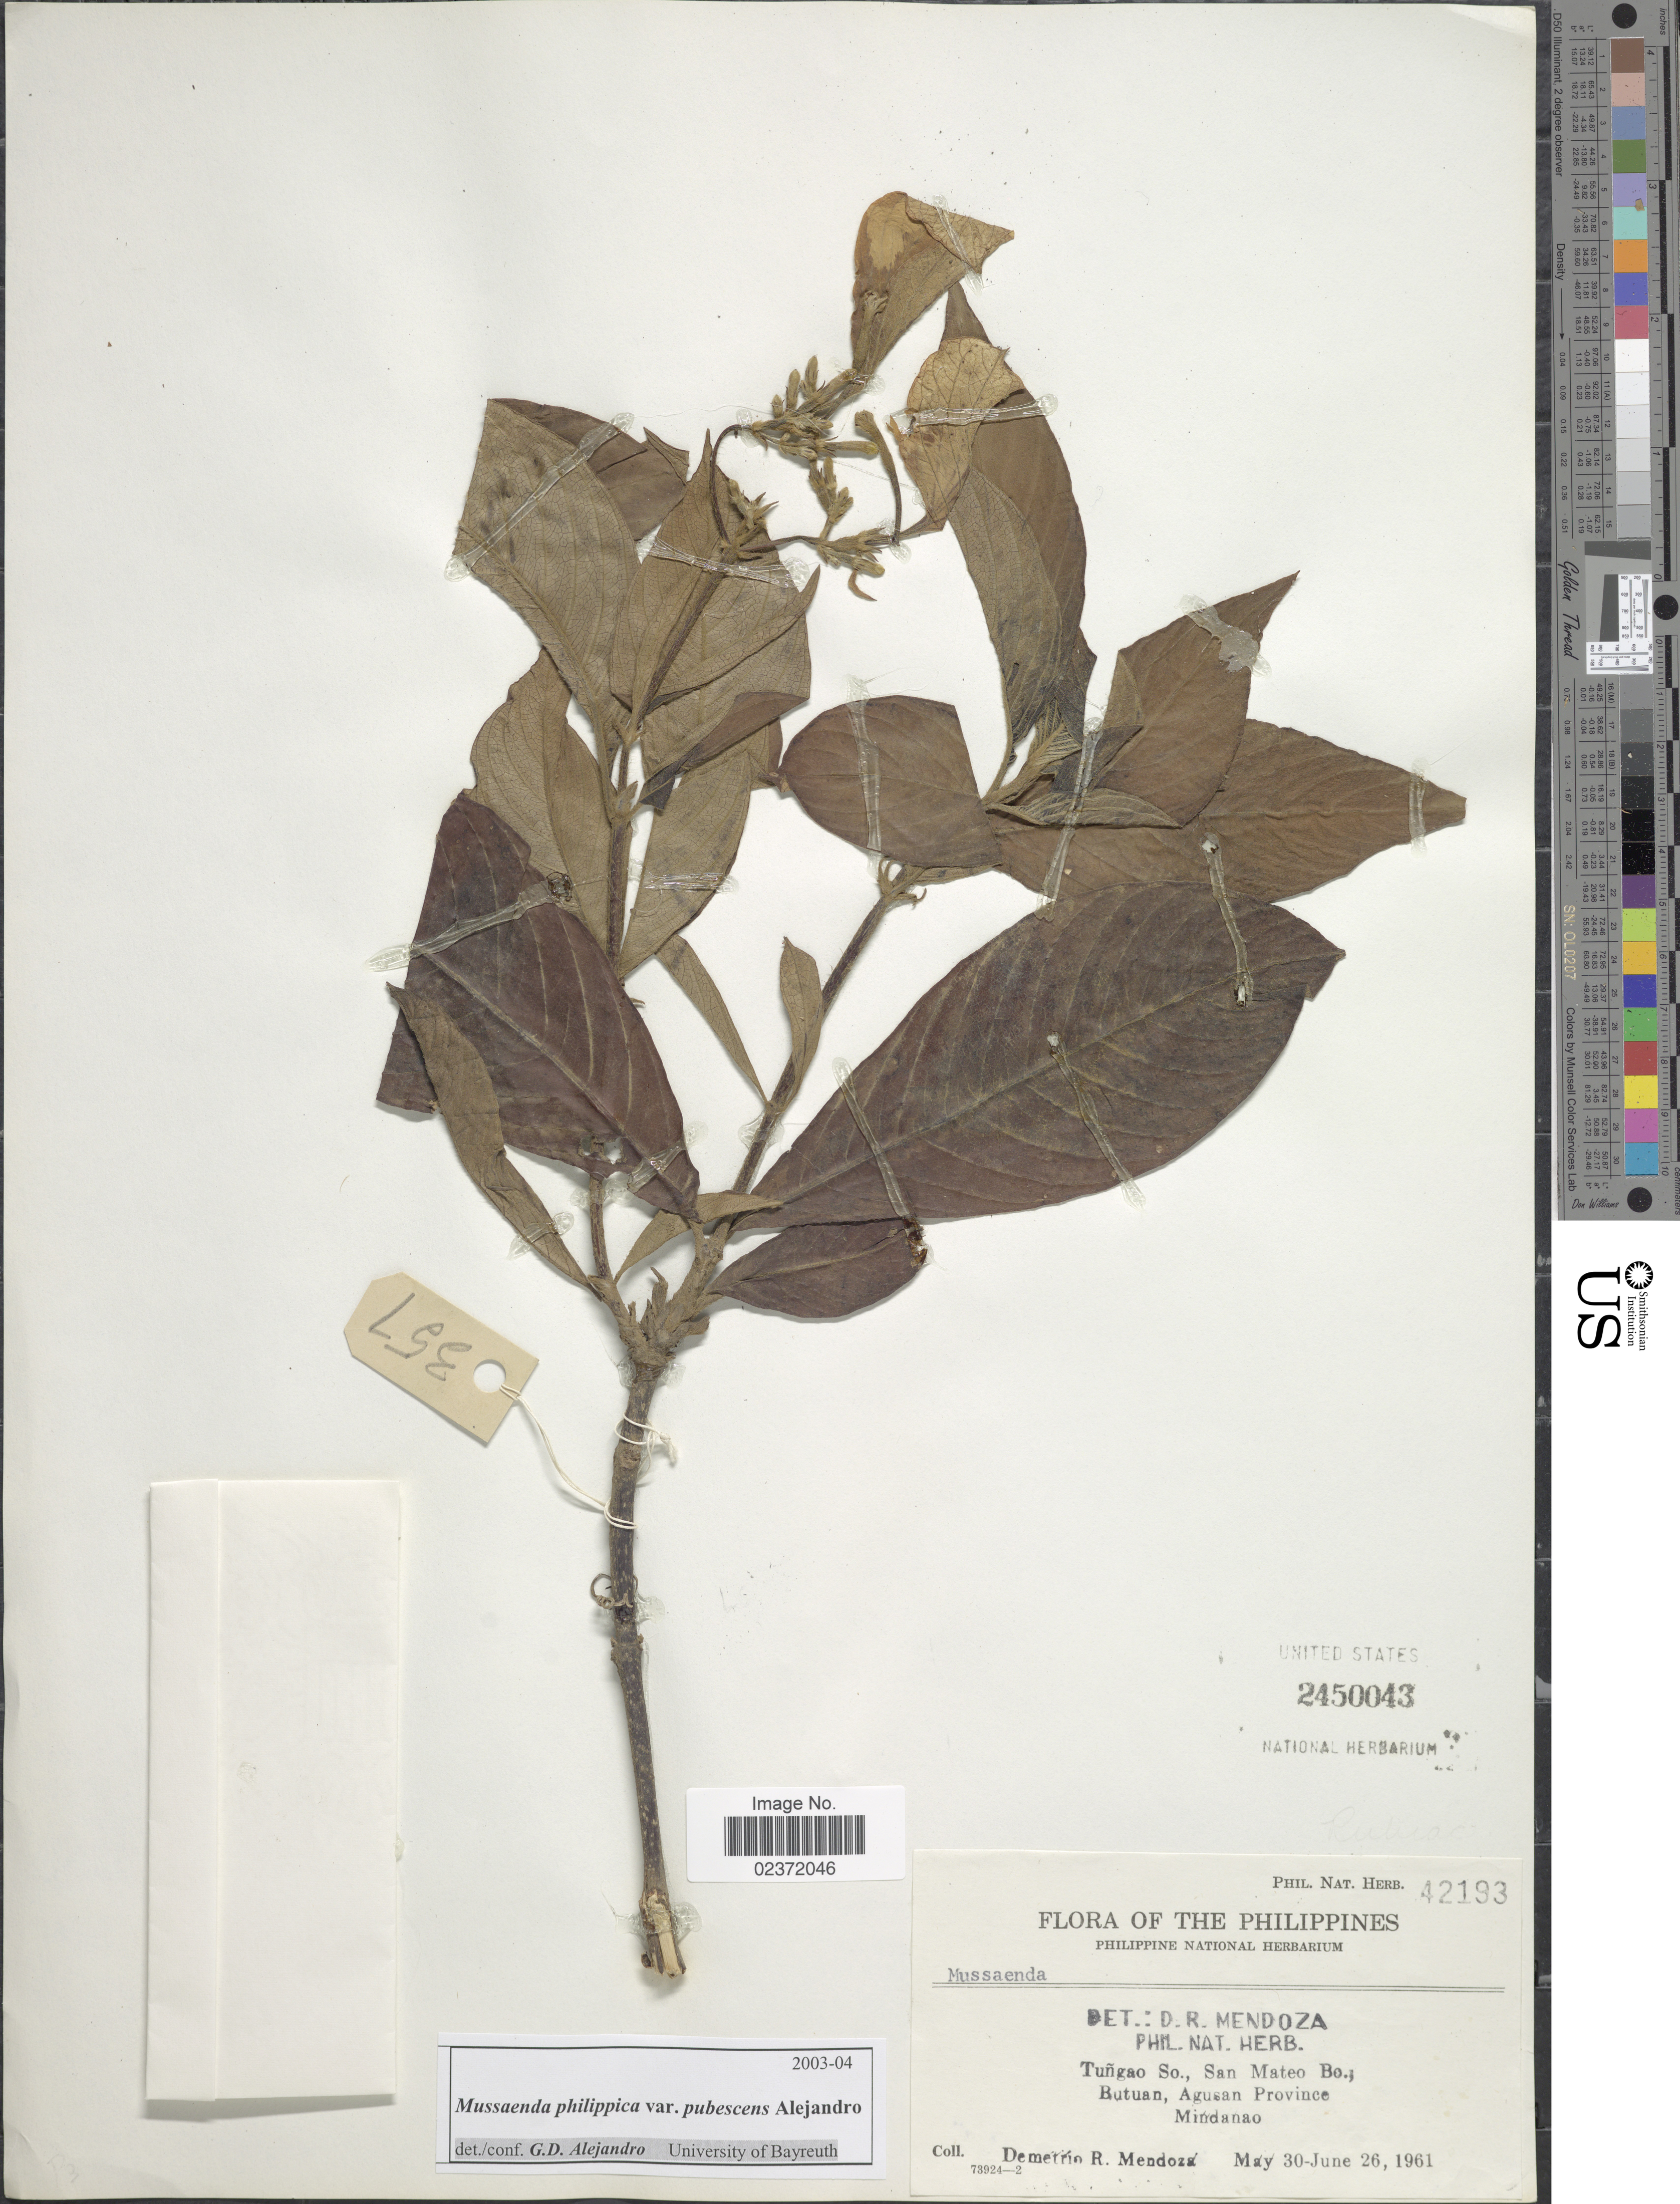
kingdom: Plantae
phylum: Tracheophyta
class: Magnoliopsida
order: Gentianales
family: Rubiaceae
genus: Mussaenda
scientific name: Mussaenda philippica var. pubescens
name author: Alejandro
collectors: D. Mendoza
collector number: Phil. Nat. Herb. 42193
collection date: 1961-05-30/1961-06-26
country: Philippines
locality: Tungao So., San Mateo Bo., Butuan, Agusan Province, Mindanao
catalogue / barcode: US 2450043